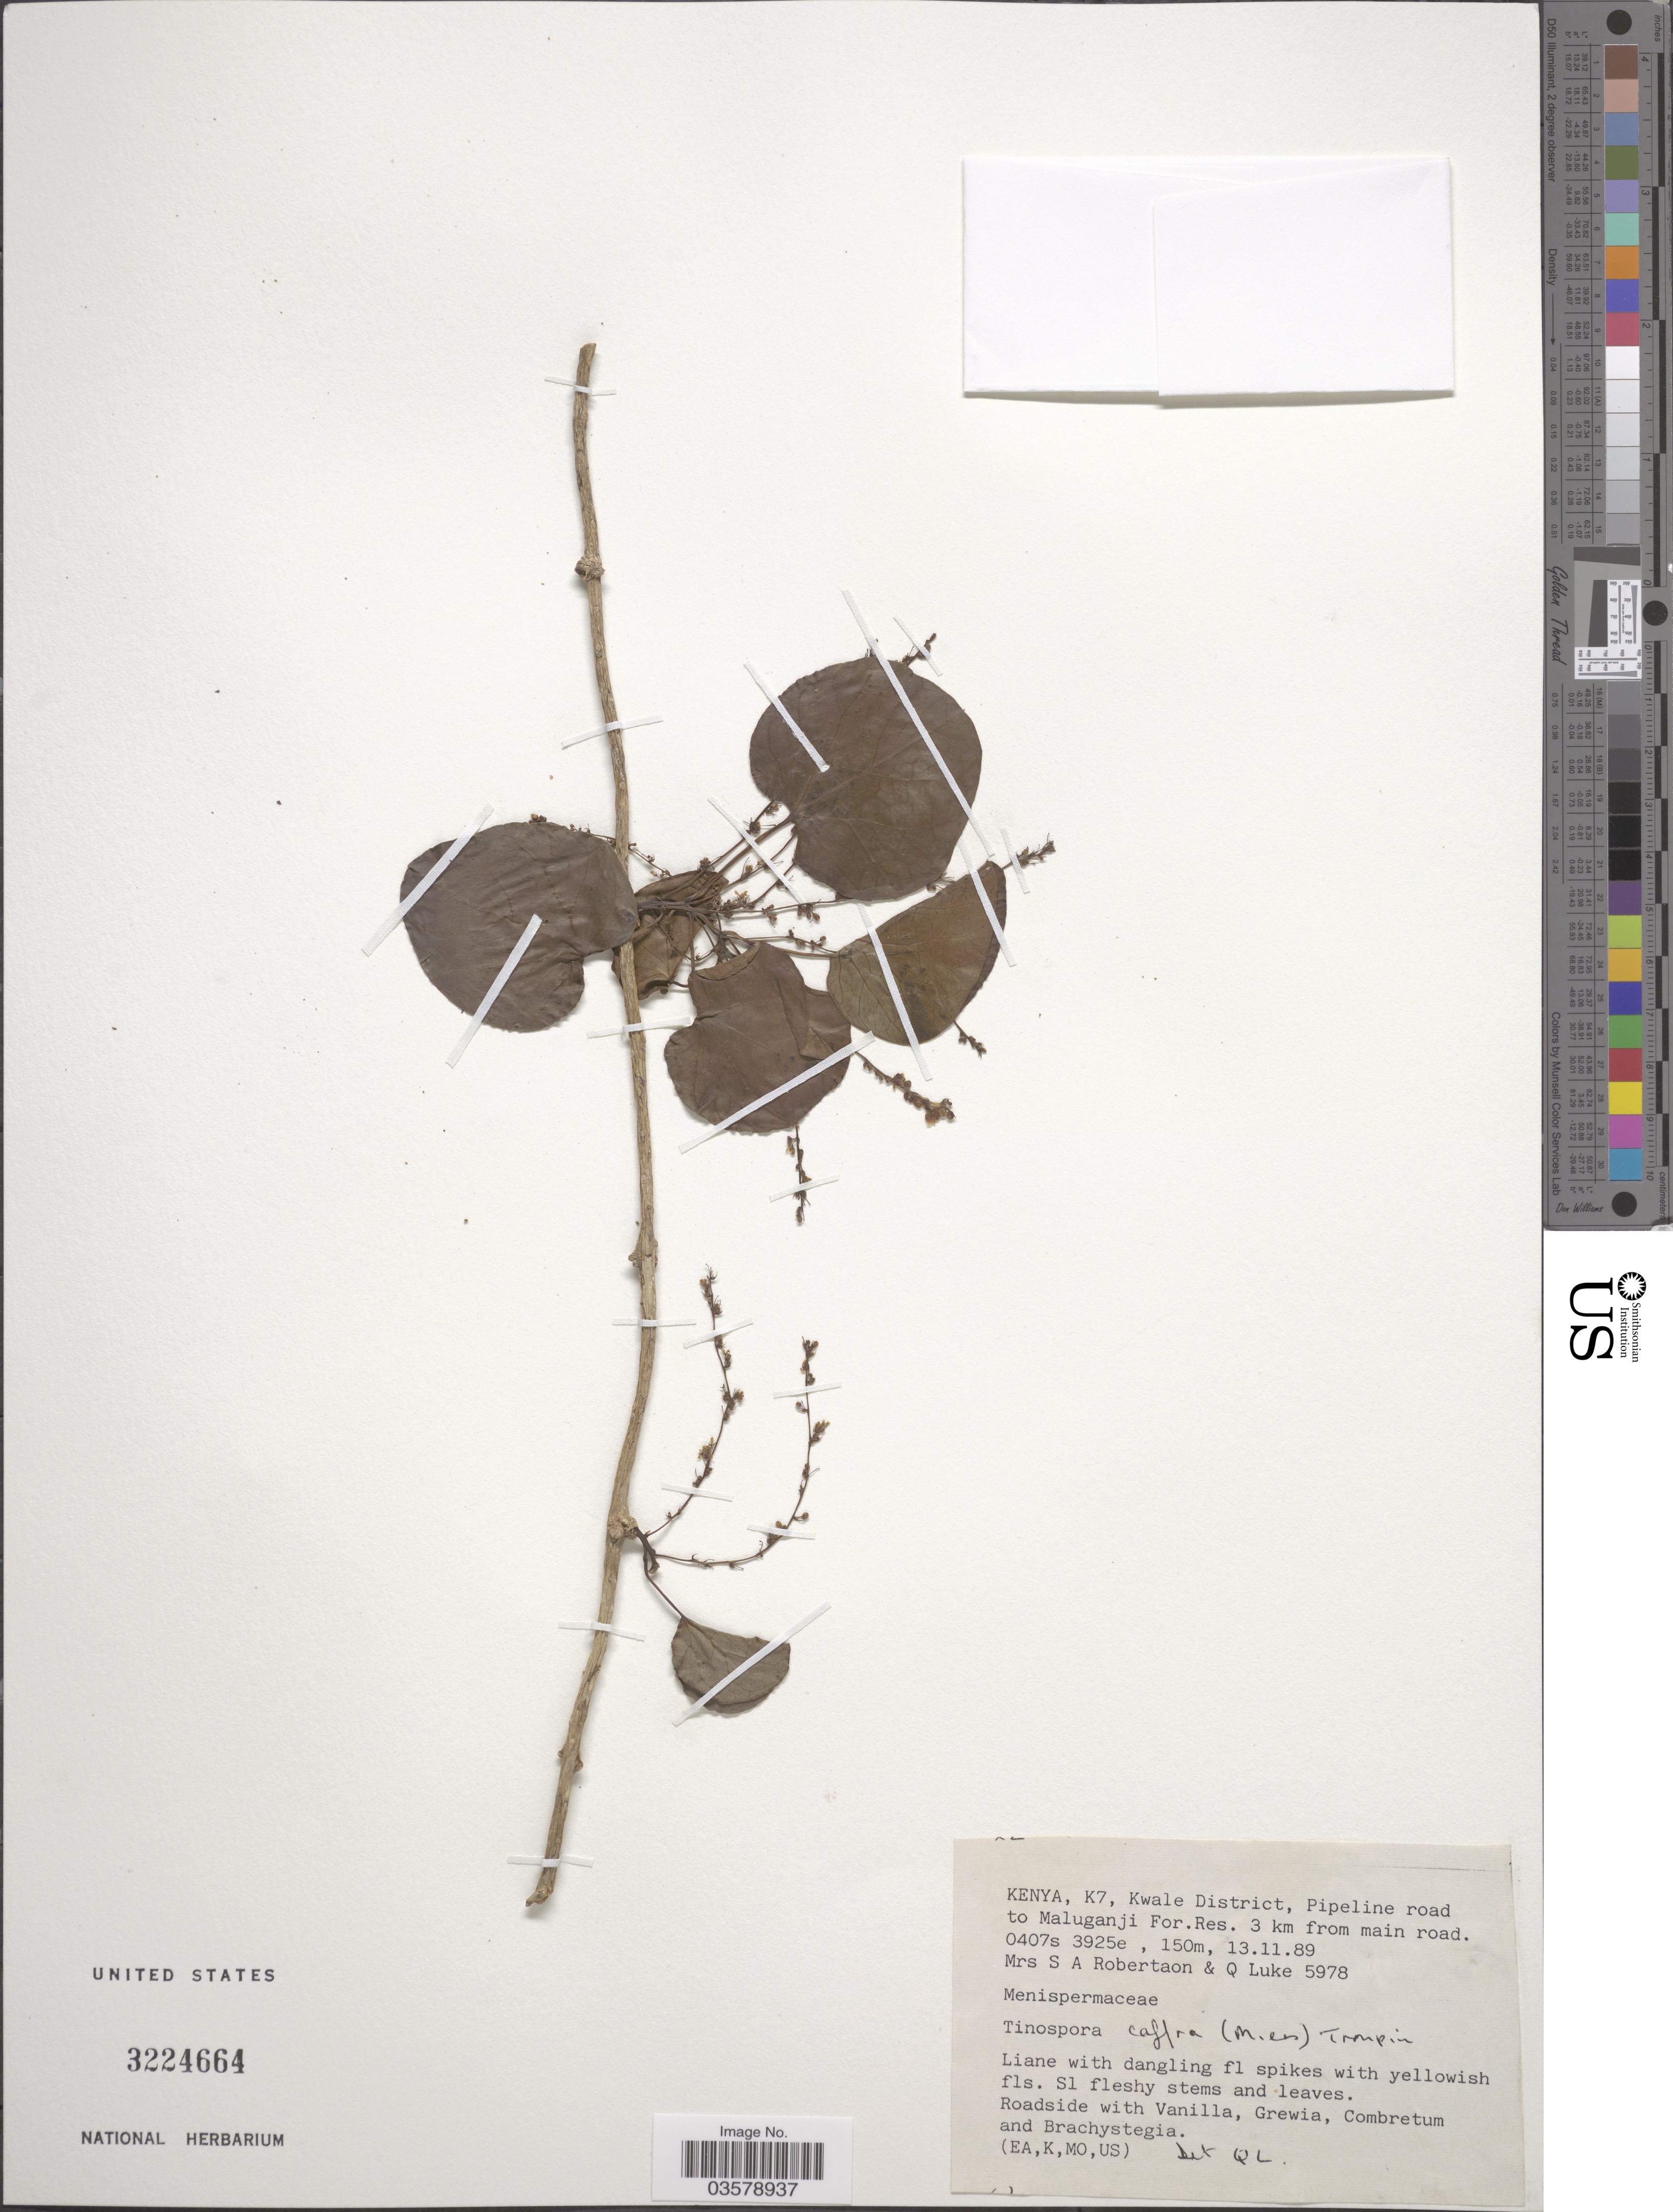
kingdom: Plantae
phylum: Tracheophyta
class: Magnoliopsida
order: Ranunculales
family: Menispermaceae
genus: Hyalosepalum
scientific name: Hyalosepalum caffrum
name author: (Miers) Troupin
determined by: Strong, Mark T., (BOT), Smithsonian Institution - National Museum of Natural History (UNITED STATES)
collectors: S. Robertson & Q. Luke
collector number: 5978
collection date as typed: Transcribed d/m/y: 13/11/89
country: Kenya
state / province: Kwale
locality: K7, Kwale District, Pipeline road to Malunganji For.Res. 3 km from main road.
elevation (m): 150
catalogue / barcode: US 3224664